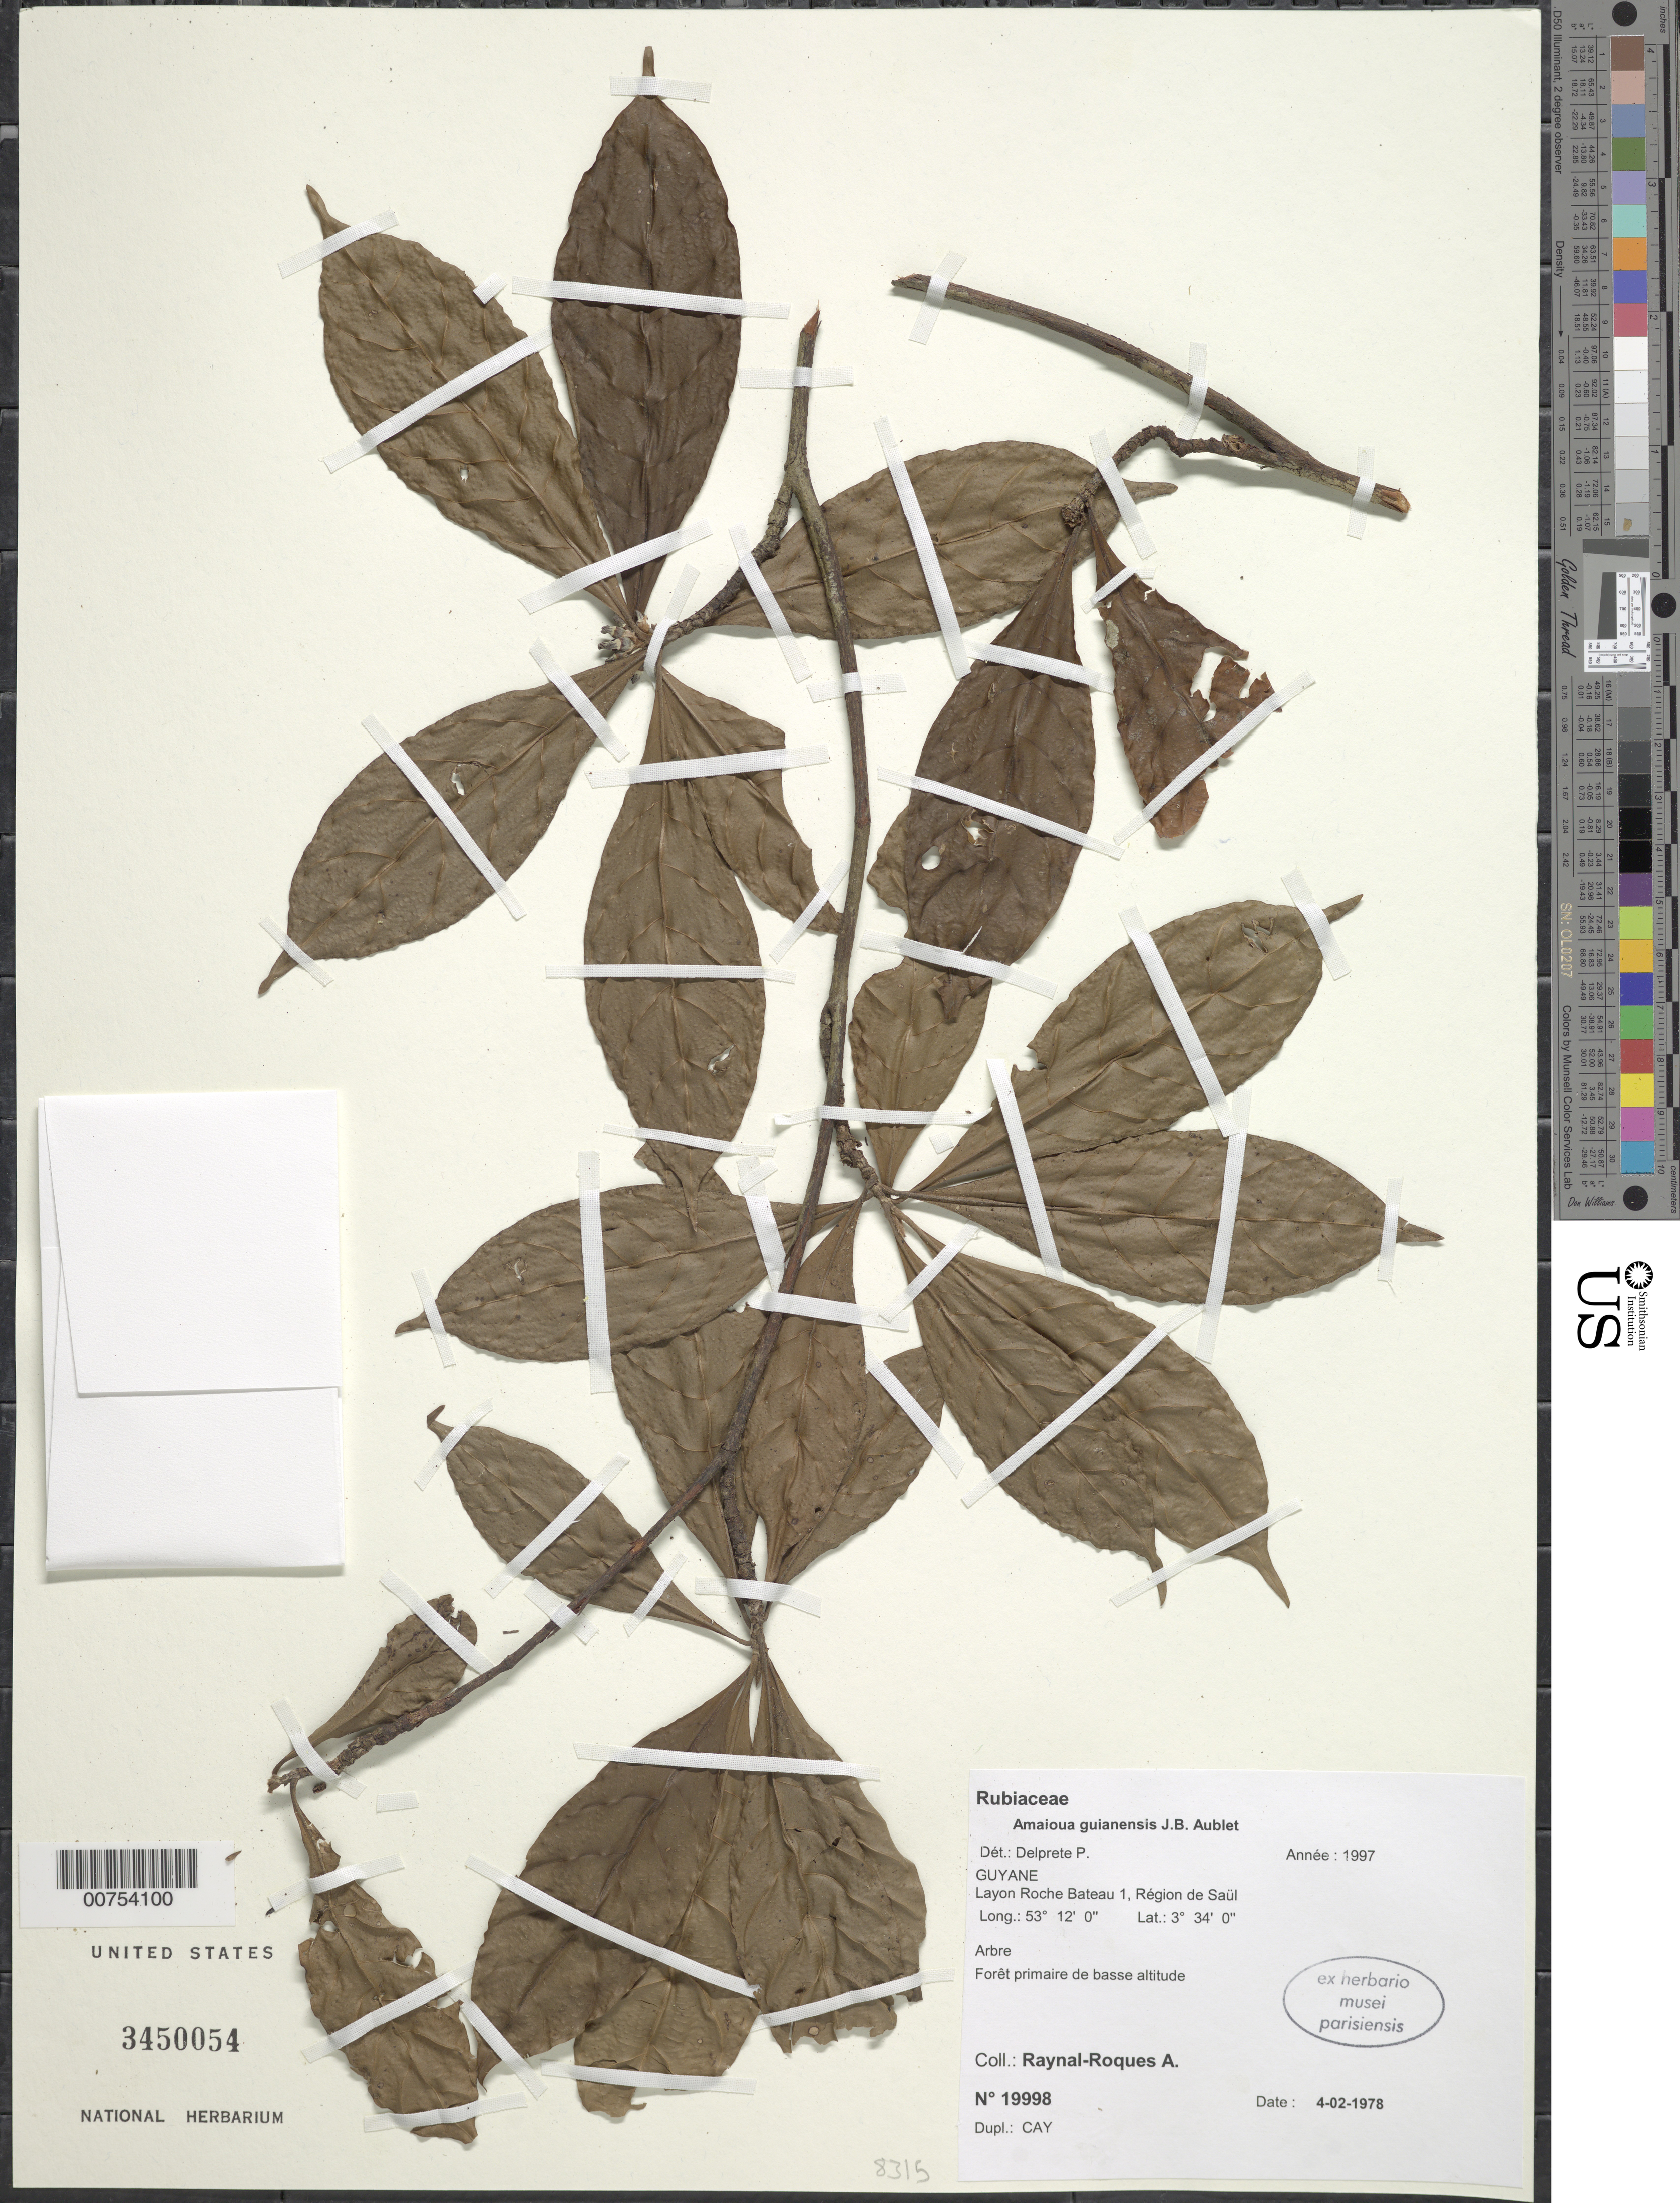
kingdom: Plantae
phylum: Tracheophyta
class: Magnoliopsida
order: Gentianales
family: Rubiaceae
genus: Amaioua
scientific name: Amaioua guianensis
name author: Aubl.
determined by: Delprete, P. G., Herb. de Guyane Cay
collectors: A. M. Raynal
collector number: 19998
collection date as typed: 4-Feb-78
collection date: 1978-02-04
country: French Guiana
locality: Saül, Roche Bateau 1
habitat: Low primary forest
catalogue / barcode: US 3450054